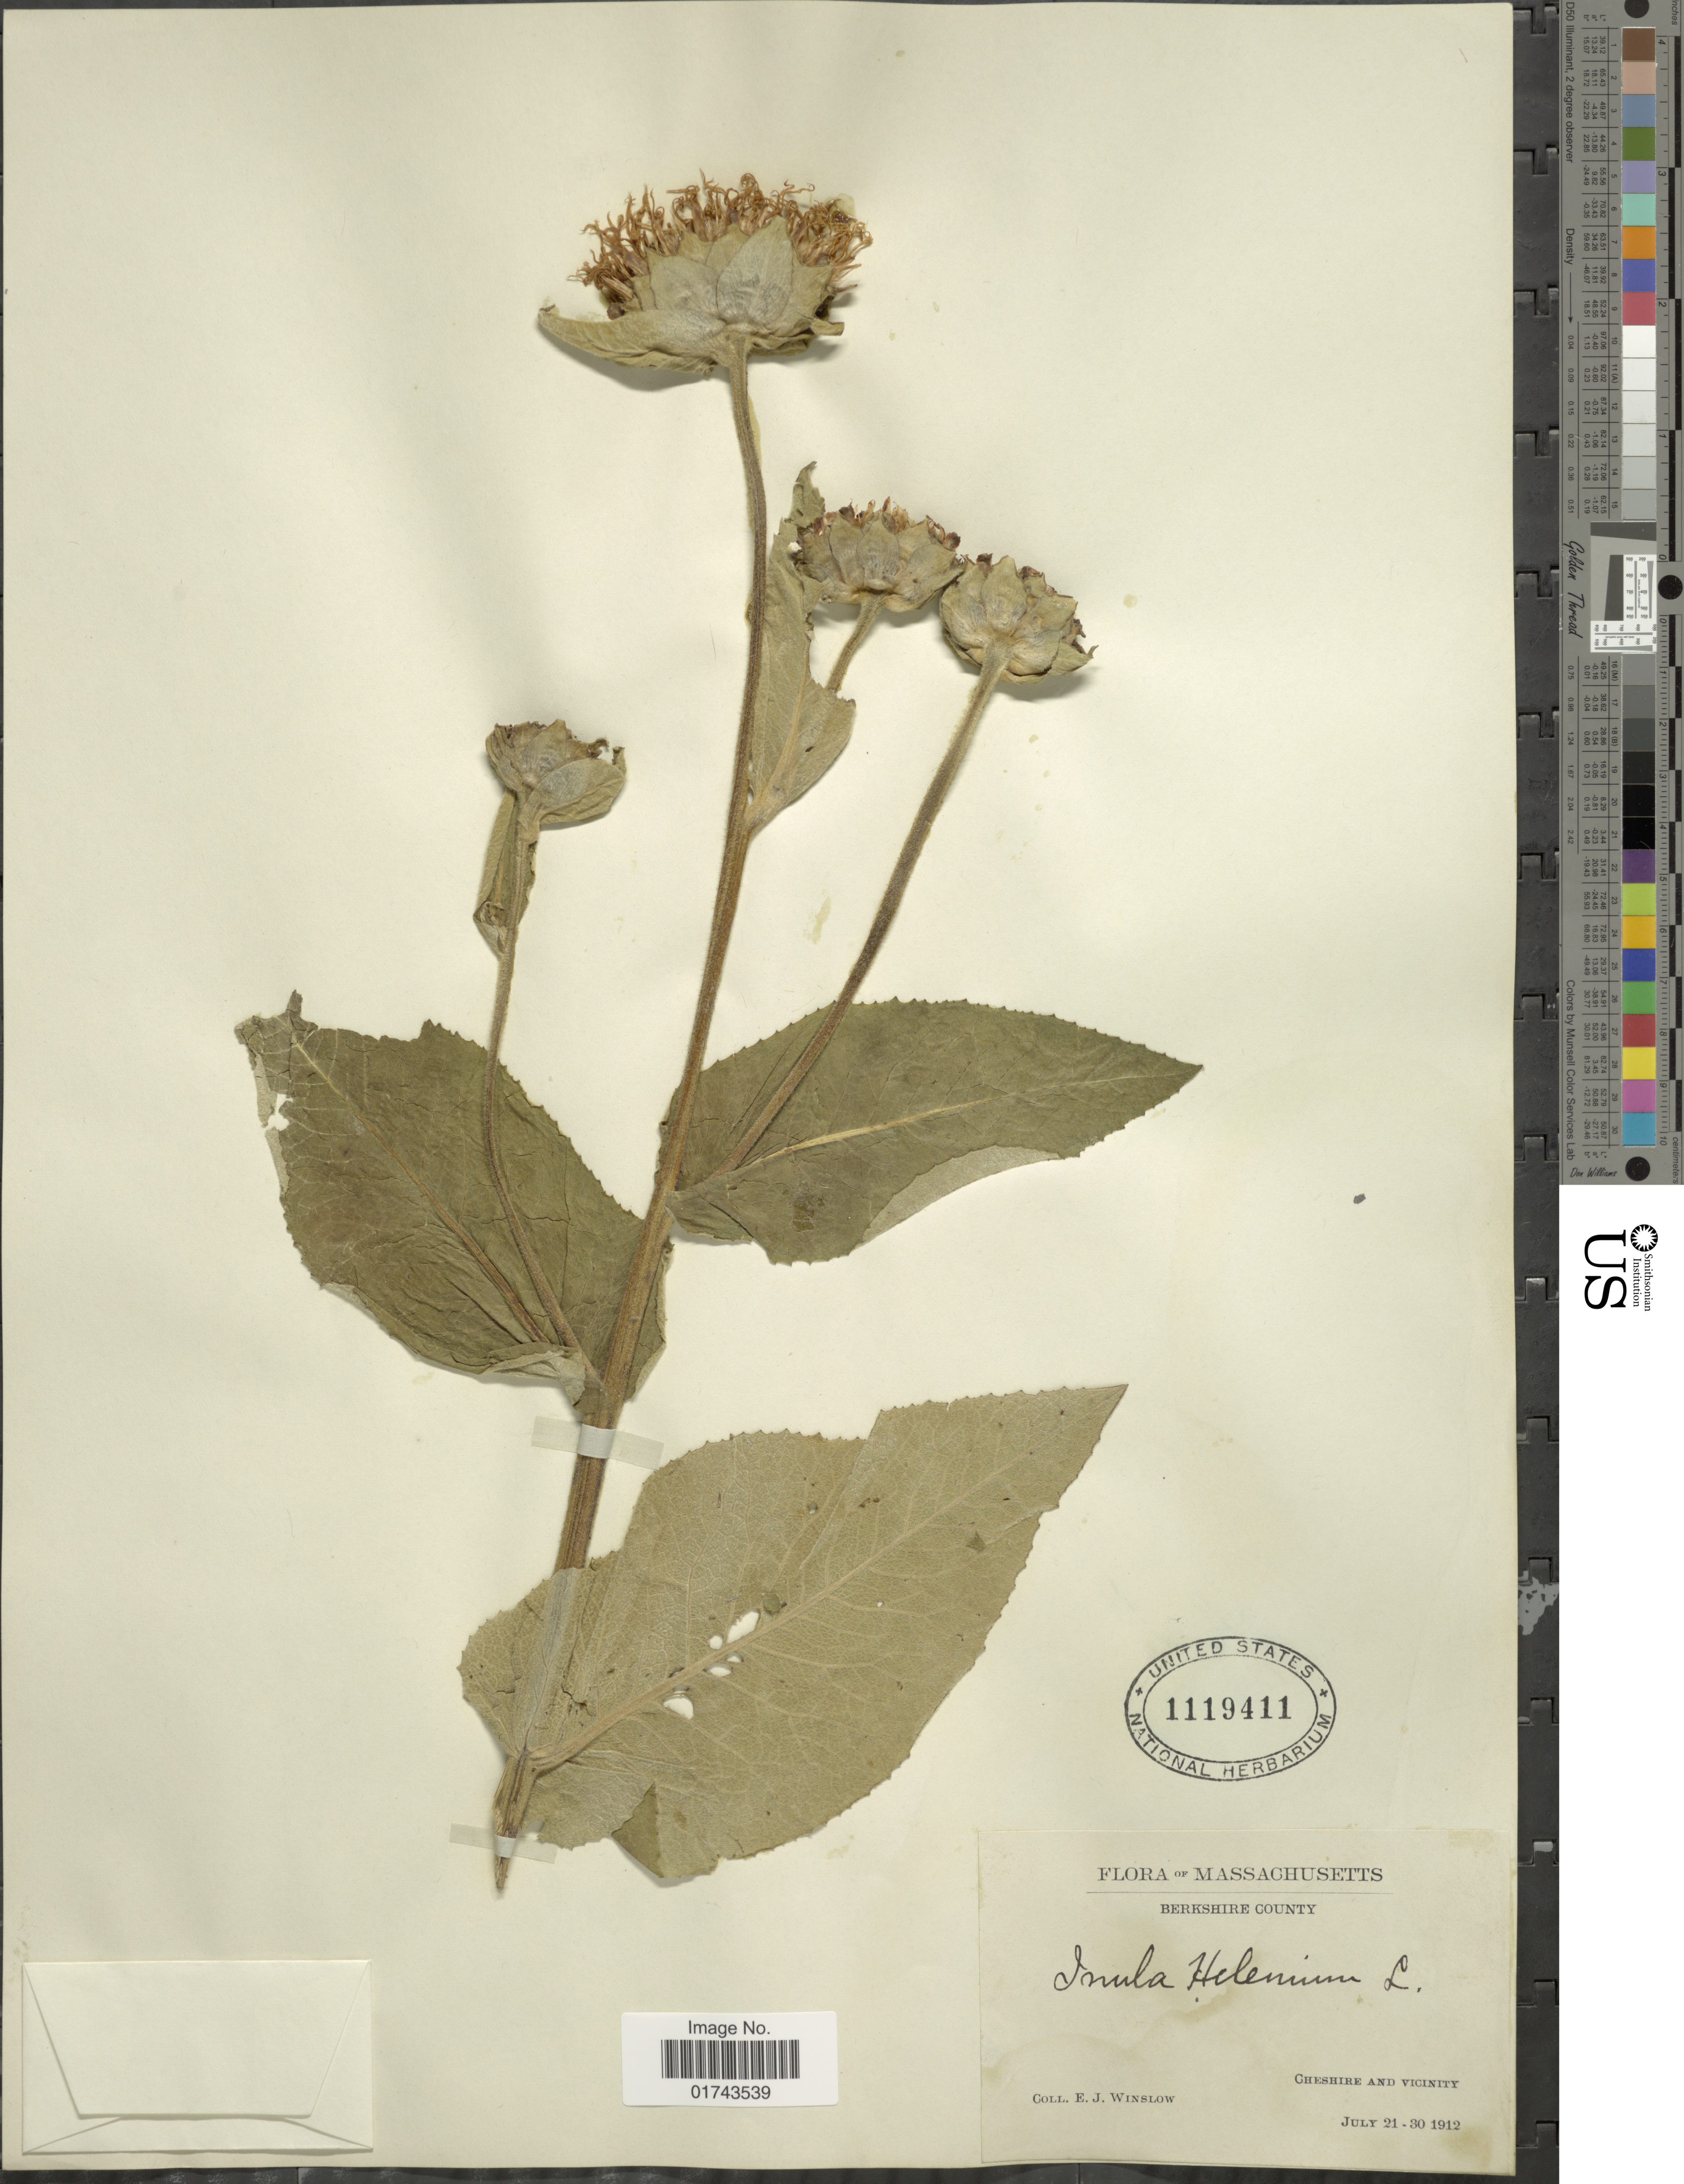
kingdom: Plantae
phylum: Tracheophyta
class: Magnoliopsida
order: Asterales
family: Asteraceae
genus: Inula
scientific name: Inula helenium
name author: L.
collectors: E. Winslow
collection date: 1912-07-21/1912-07-30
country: United States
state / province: Massachusetts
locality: Berkshire County, Cheshire and vicinity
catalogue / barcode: US 1119411